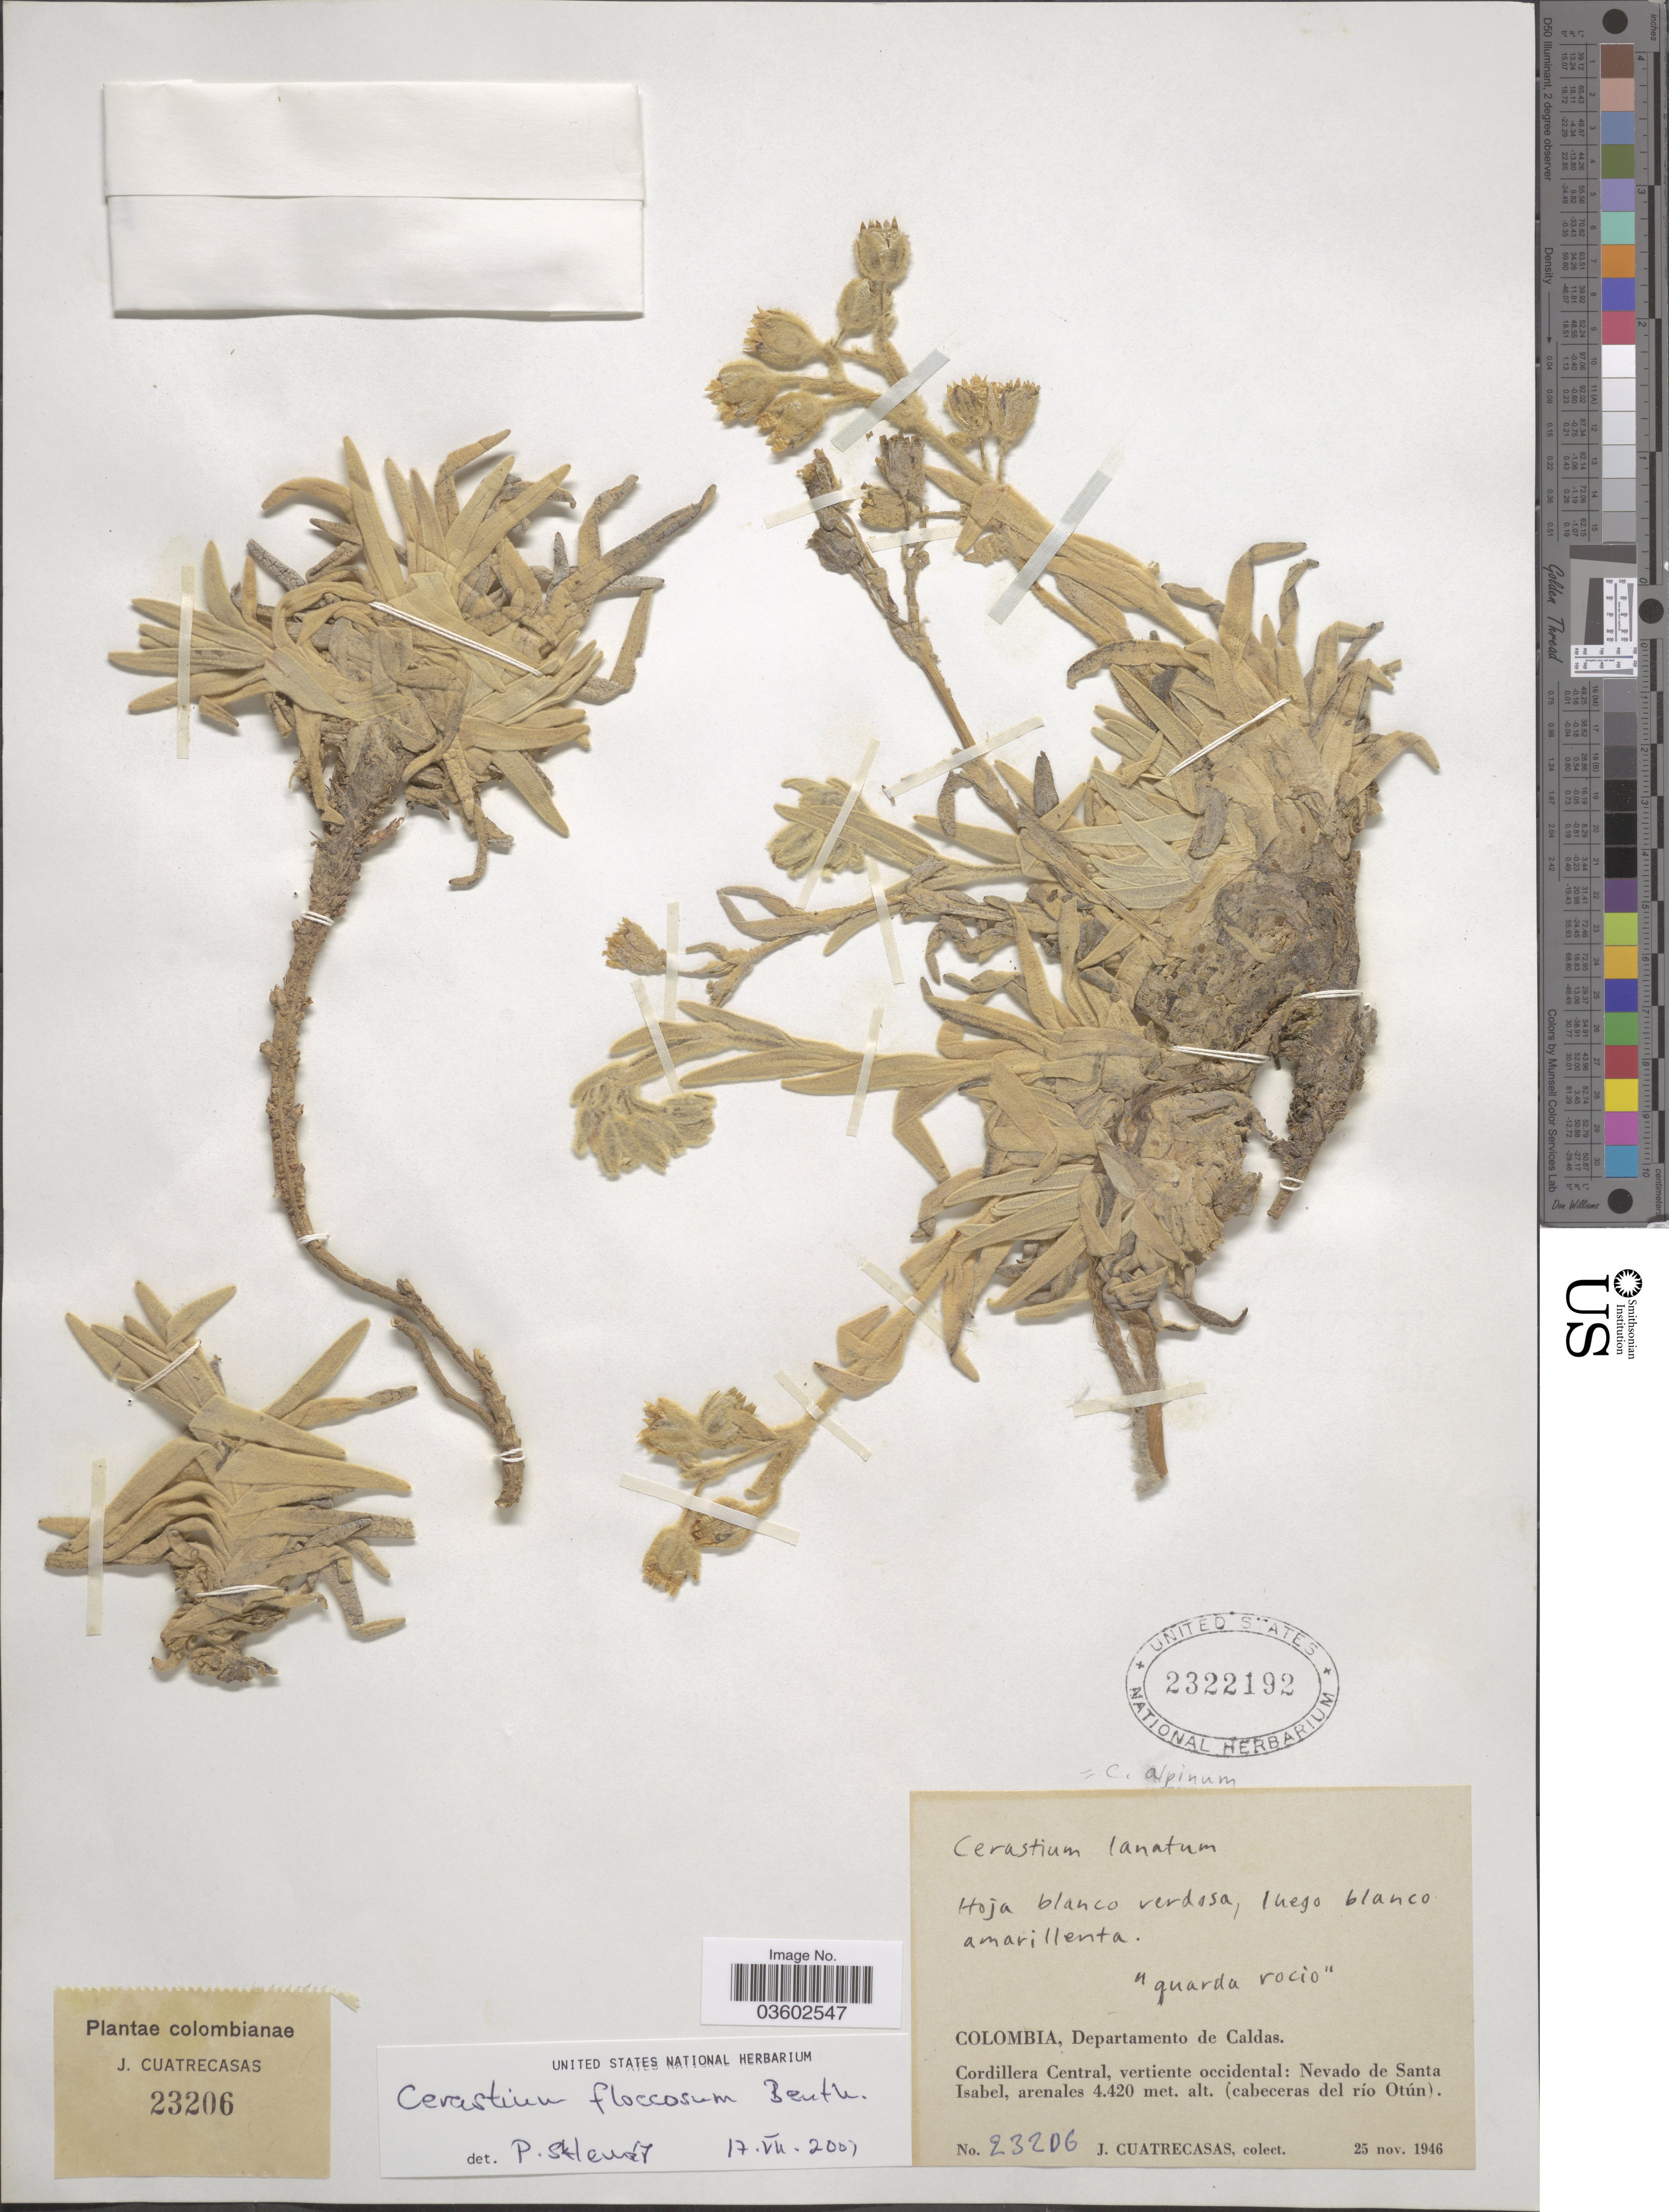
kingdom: Plantae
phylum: Tracheophyta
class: Magnoliopsida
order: Caryophyllales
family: Caryophyllaceae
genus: Cerastium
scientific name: Cerastium floccosum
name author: Benth.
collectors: J. Cuatrecasas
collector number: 23206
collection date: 1946-11-25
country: Colombia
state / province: Caldas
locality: Departamento de Caldas. Cordillera Central, vertiente occidental: Nevado de Santa Isabel (cabeceras del río Otún).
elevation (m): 4420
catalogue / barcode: US 2322192